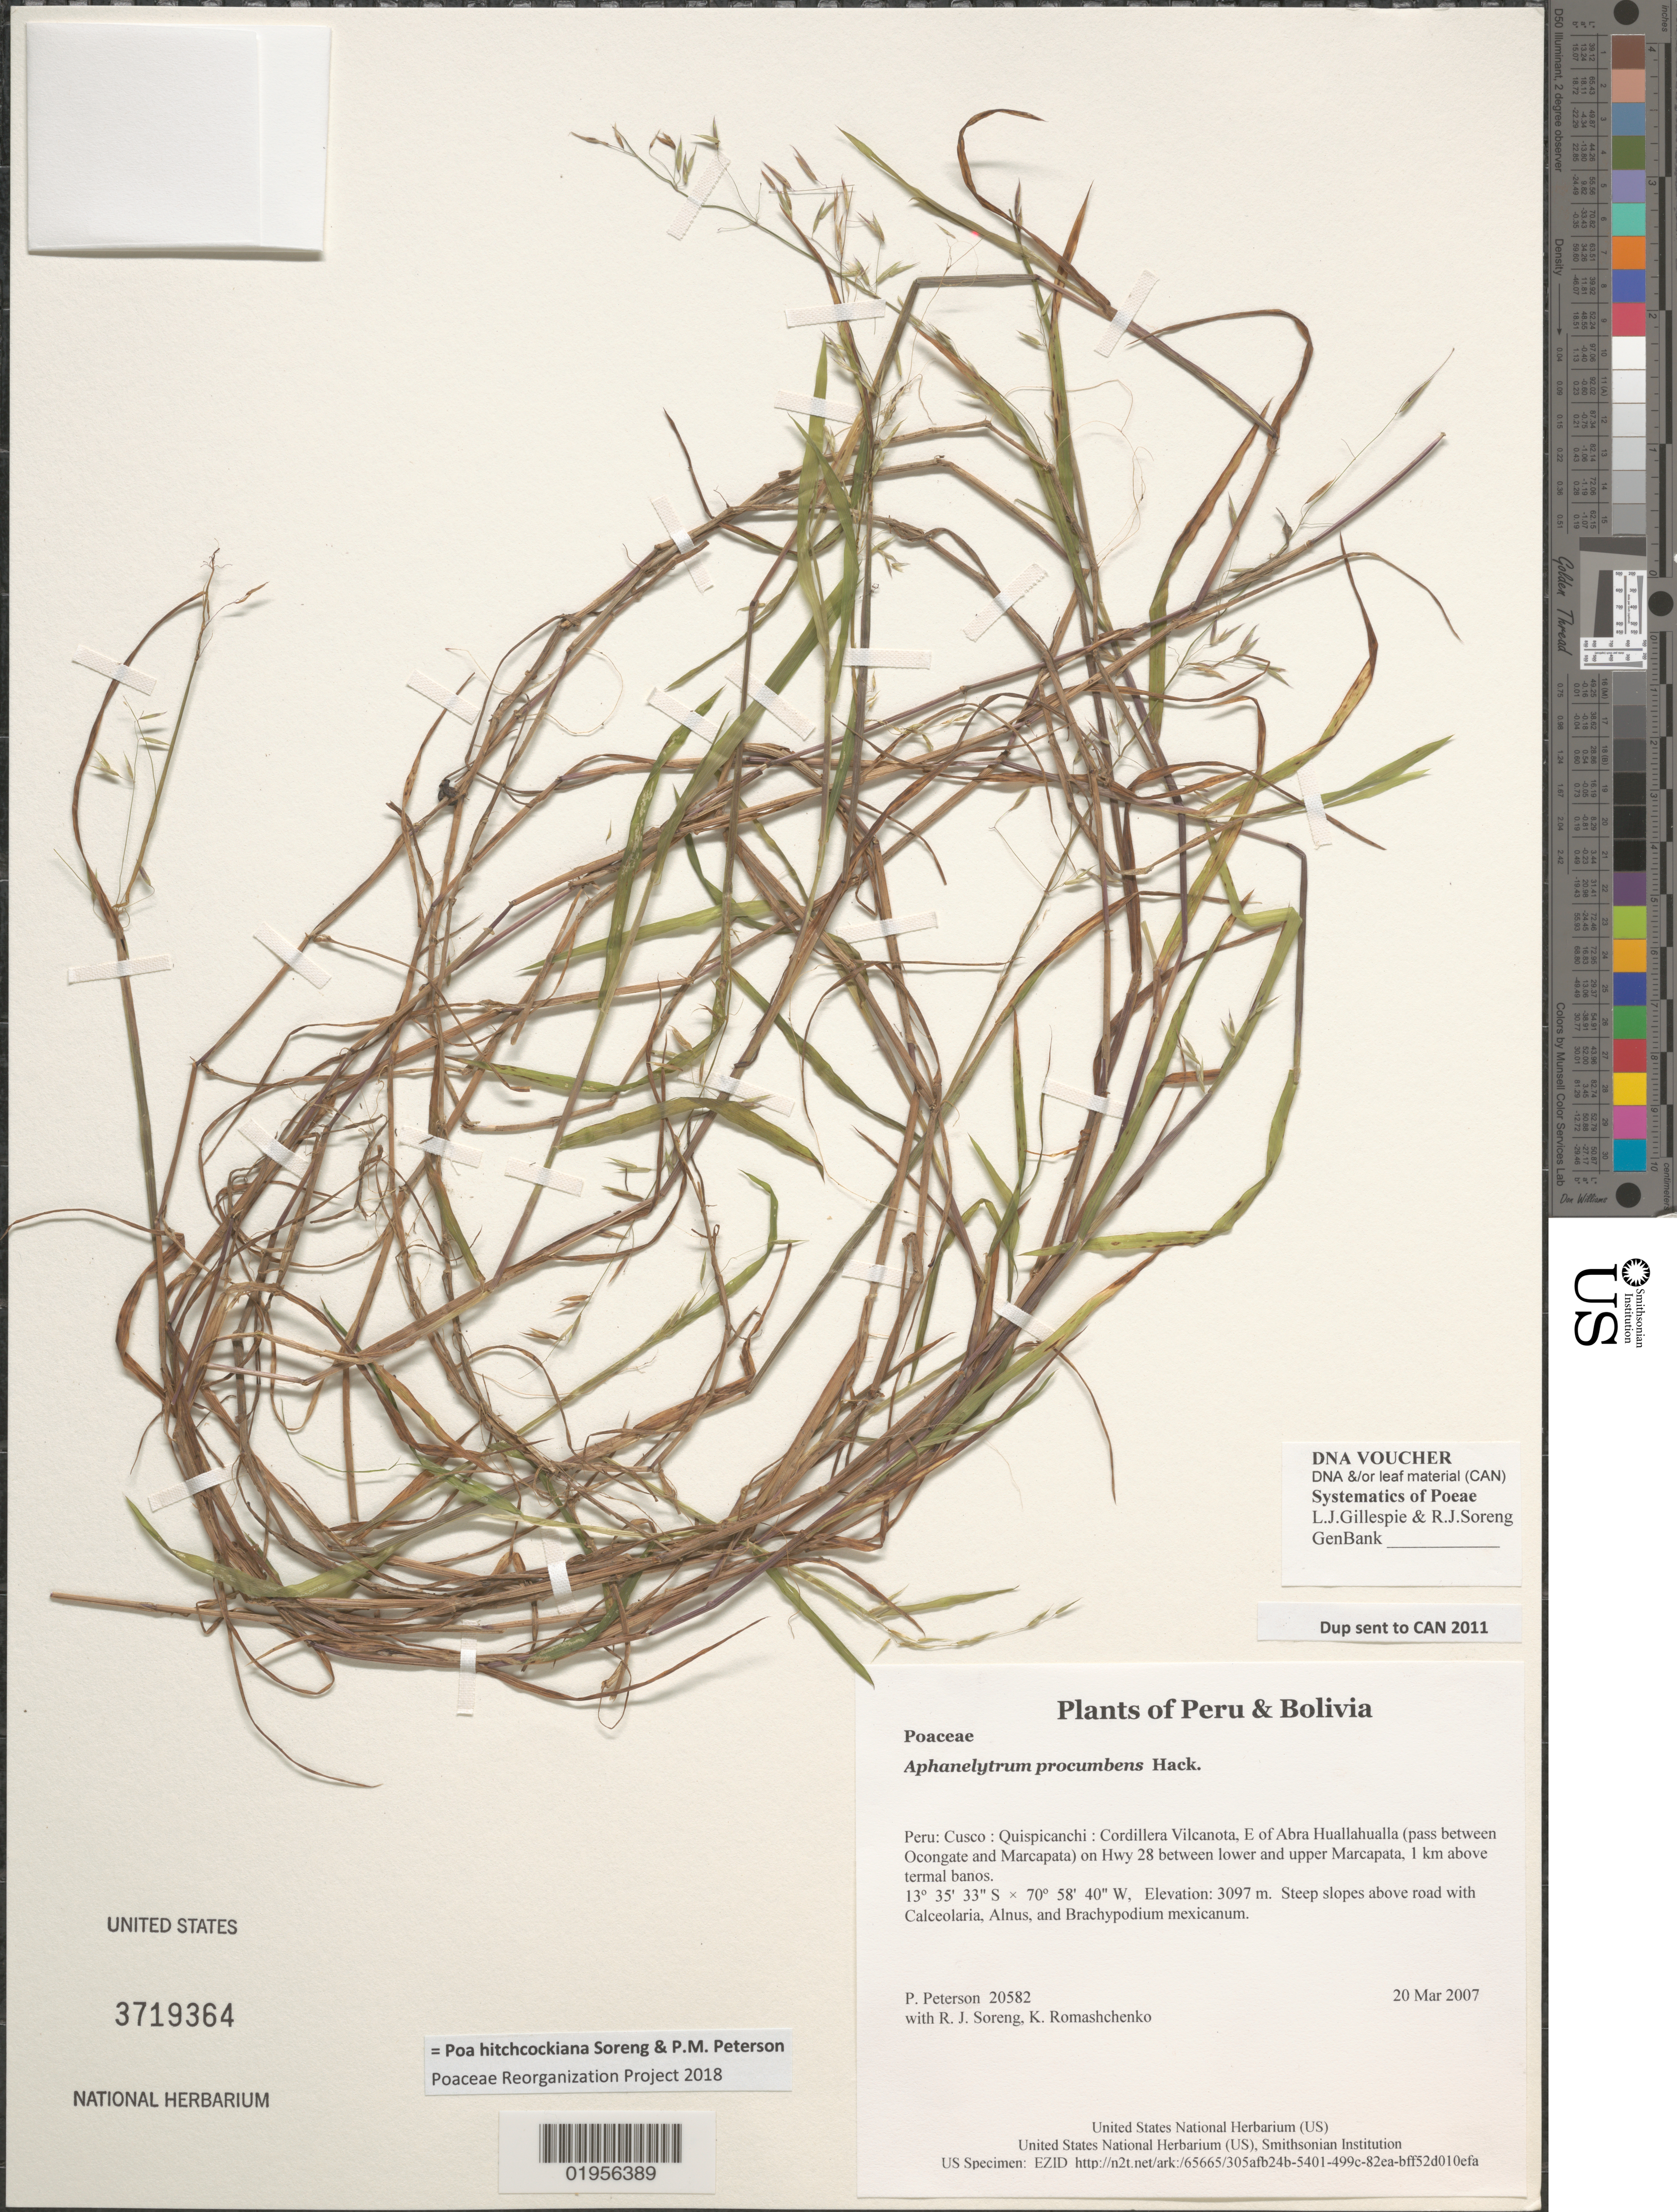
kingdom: Plantae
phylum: Tracheophyta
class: Liliopsida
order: Poales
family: Poaceae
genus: Poa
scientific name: Poa hitchcockiana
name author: Soreng & P.M. Peterson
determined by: Poaceae Reorganization Project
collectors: P. M. Peterson, R. J. Soreng & K. Romashchenko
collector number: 20582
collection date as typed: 20 Mar 2007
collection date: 2007-03-20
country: Peru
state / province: Cusco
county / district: Quispicanchis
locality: Cordillera Vilcanota, E of Abra Huallahualla (pass between Ocongate and Marcapata) on Hwy 28 between lower and upper Marcapata, 1 km above termal banos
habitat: Steep slopes above road with Calceolaria, Alnus, and Brachypodium mexicanum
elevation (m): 3097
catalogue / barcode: US 3719364